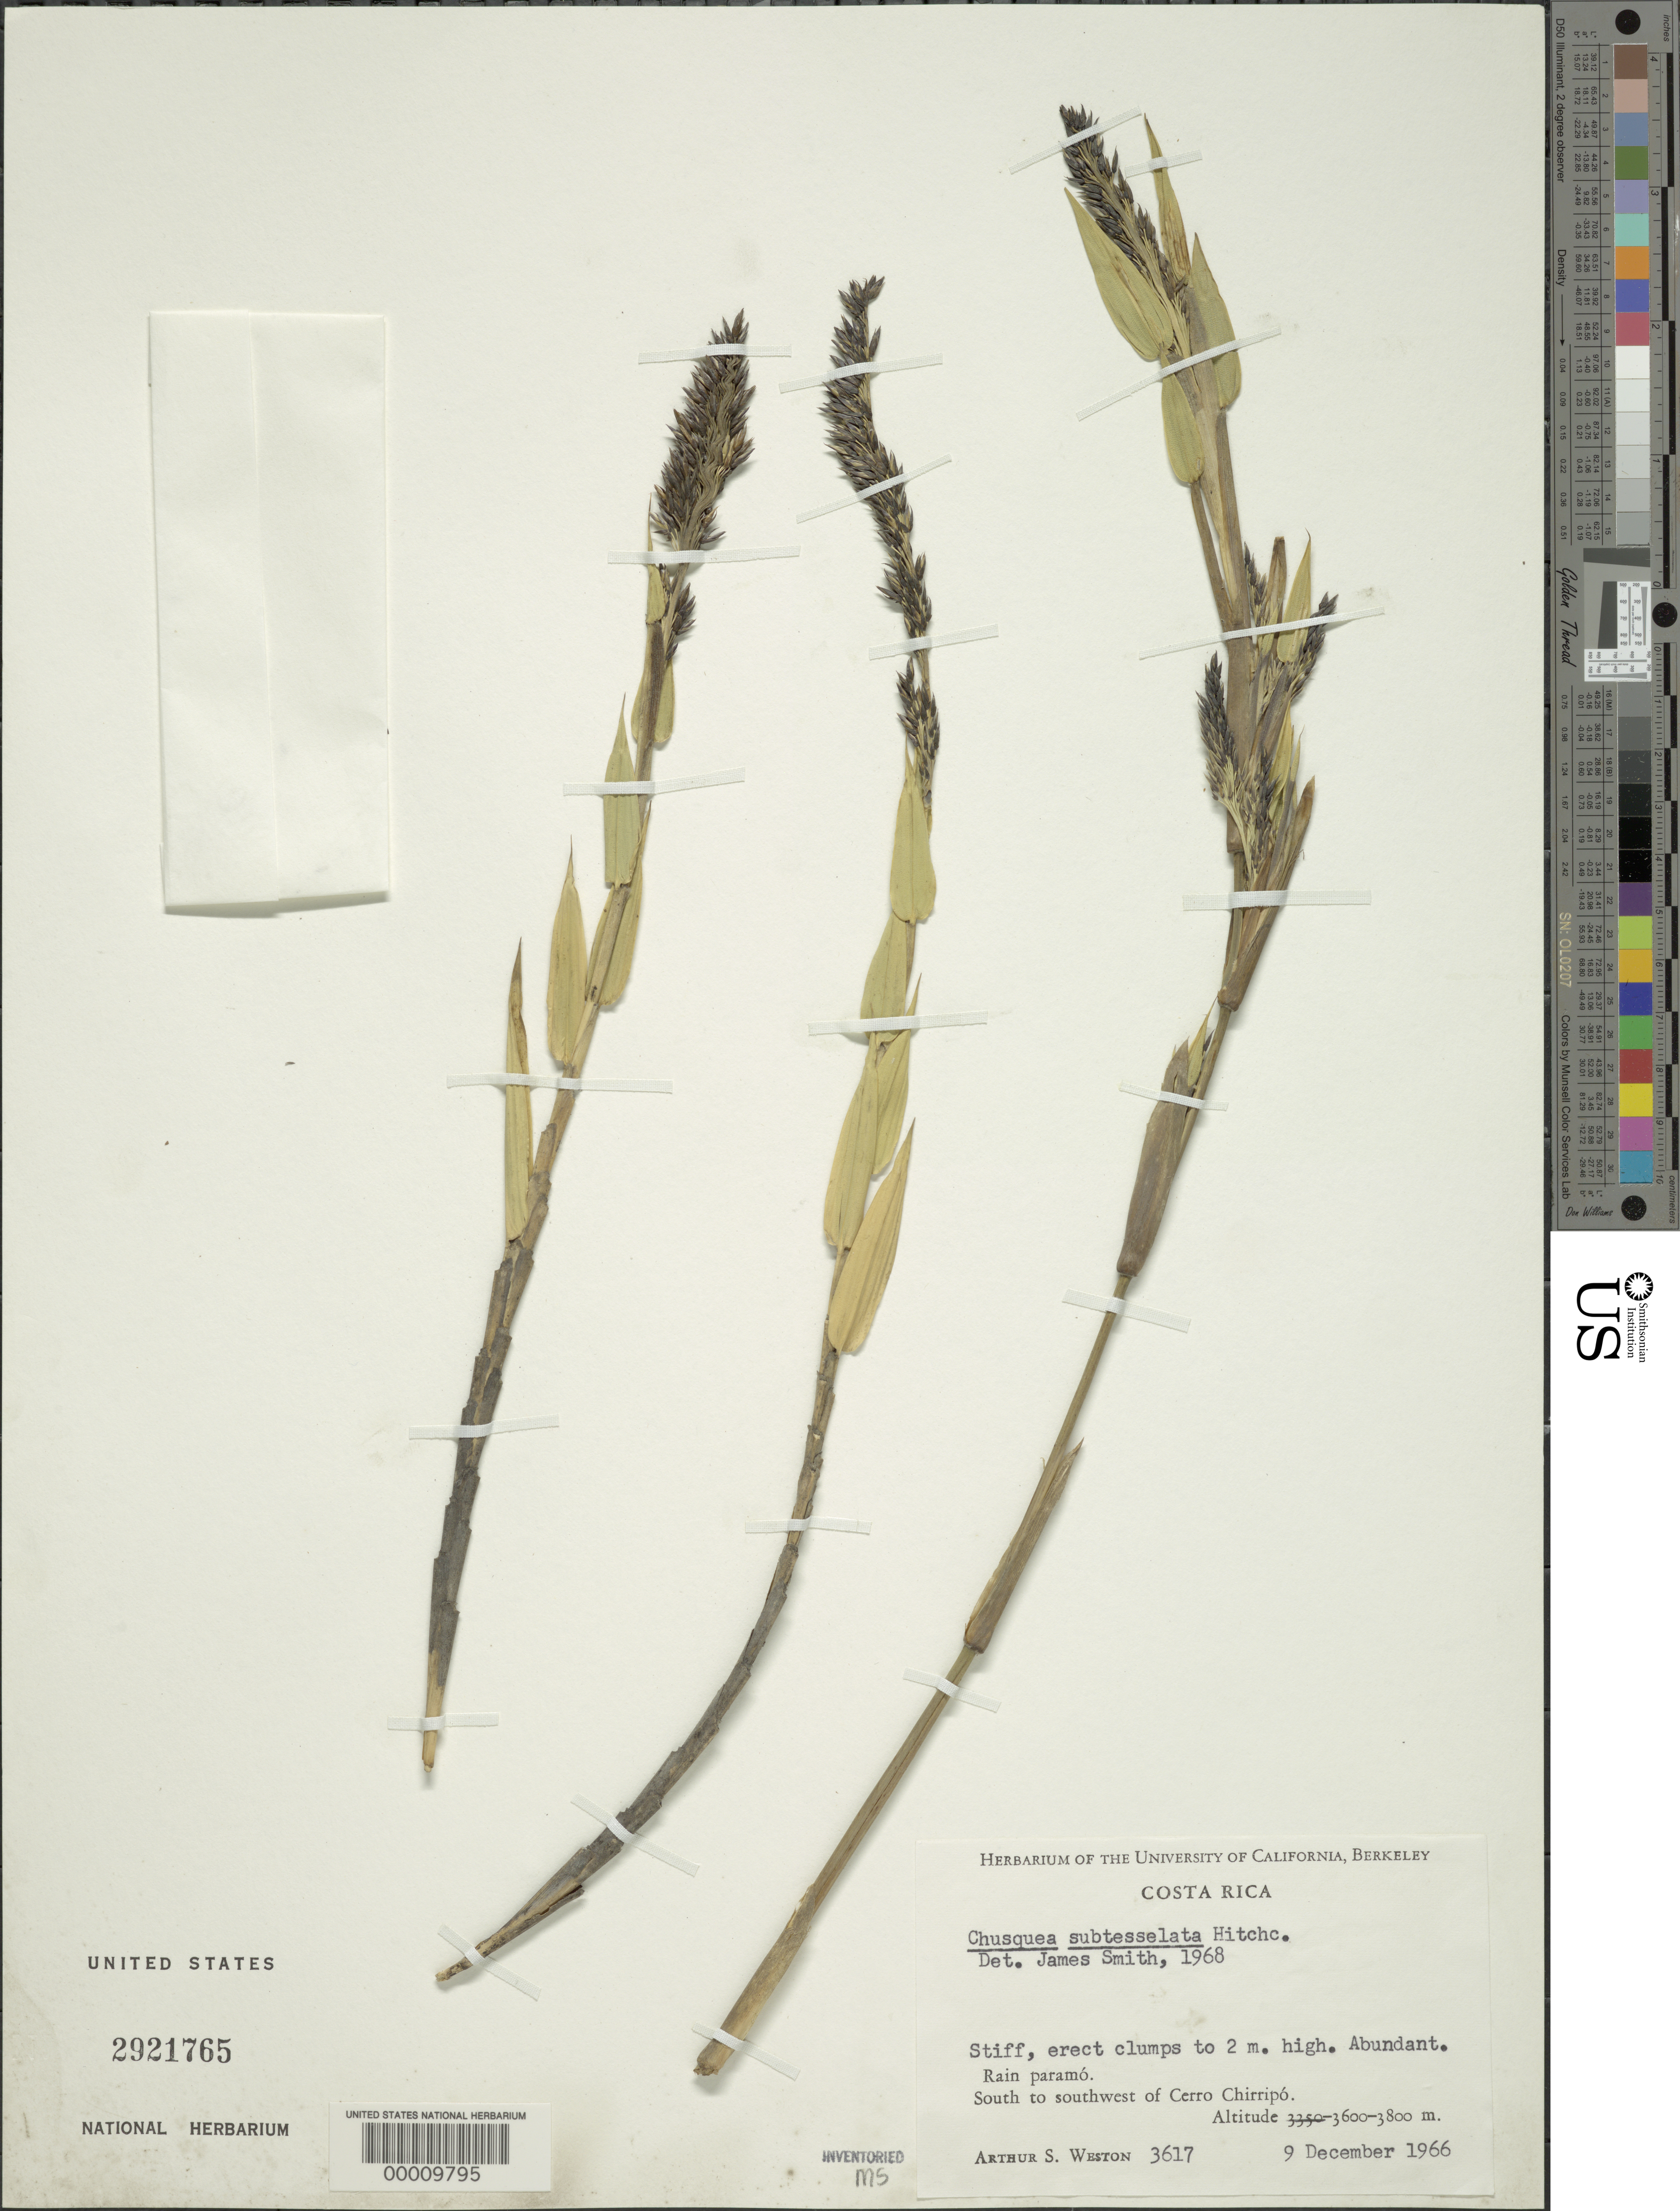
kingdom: Plantae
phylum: Tracheophyta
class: Liliopsida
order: Poales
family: Poaceae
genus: Chusquea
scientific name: Chusquea subtessellata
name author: Hitchc.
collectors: A. Weston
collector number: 3617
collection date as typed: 09 Dec 1966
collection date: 1966-12-09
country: Costa Rica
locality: Cerro Chirripo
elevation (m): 3600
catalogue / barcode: US 2921765